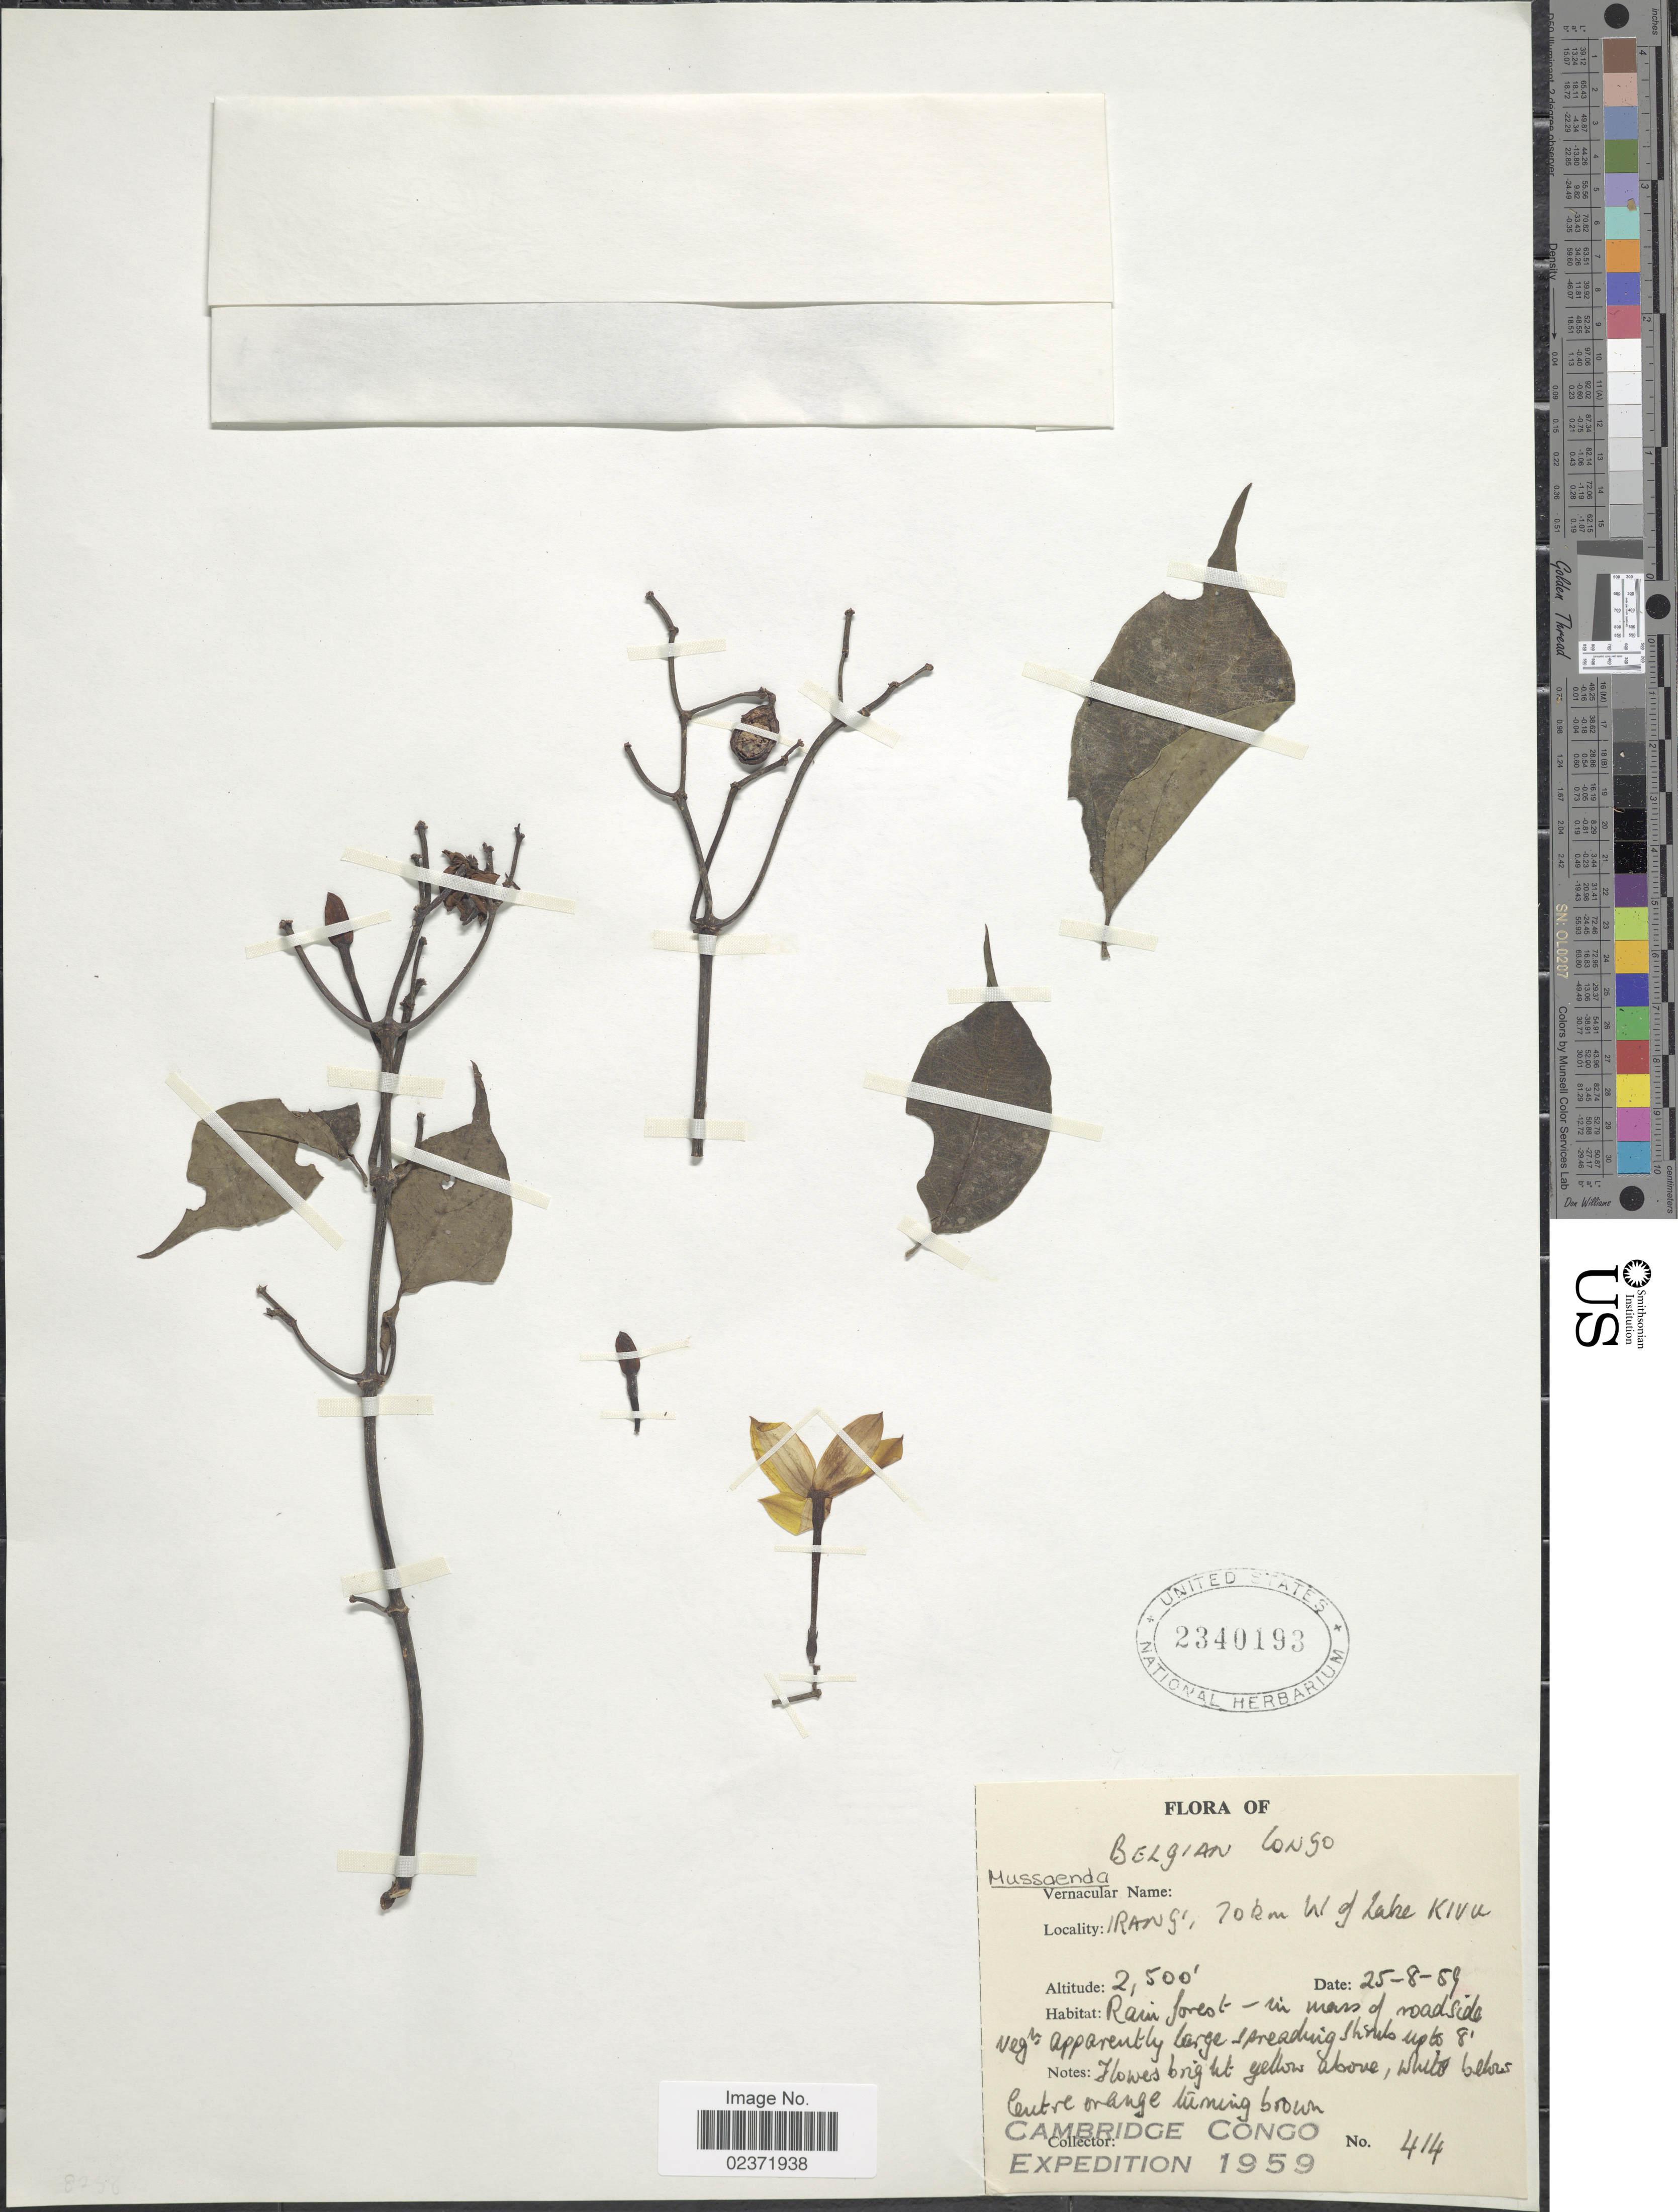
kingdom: Plantae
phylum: Tracheophyta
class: Magnoliopsida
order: Gentianales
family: Rubiaceae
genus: Mussaenda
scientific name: Mussaenda sp.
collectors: Cambridge Congo Expedition 1959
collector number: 414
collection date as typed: Transcribed d/m/y: 25/8/59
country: Congo, Democratic Republic of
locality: Belgian Congo, Irangi, 70 km W of Lake Kivu.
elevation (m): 762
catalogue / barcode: US 2340193